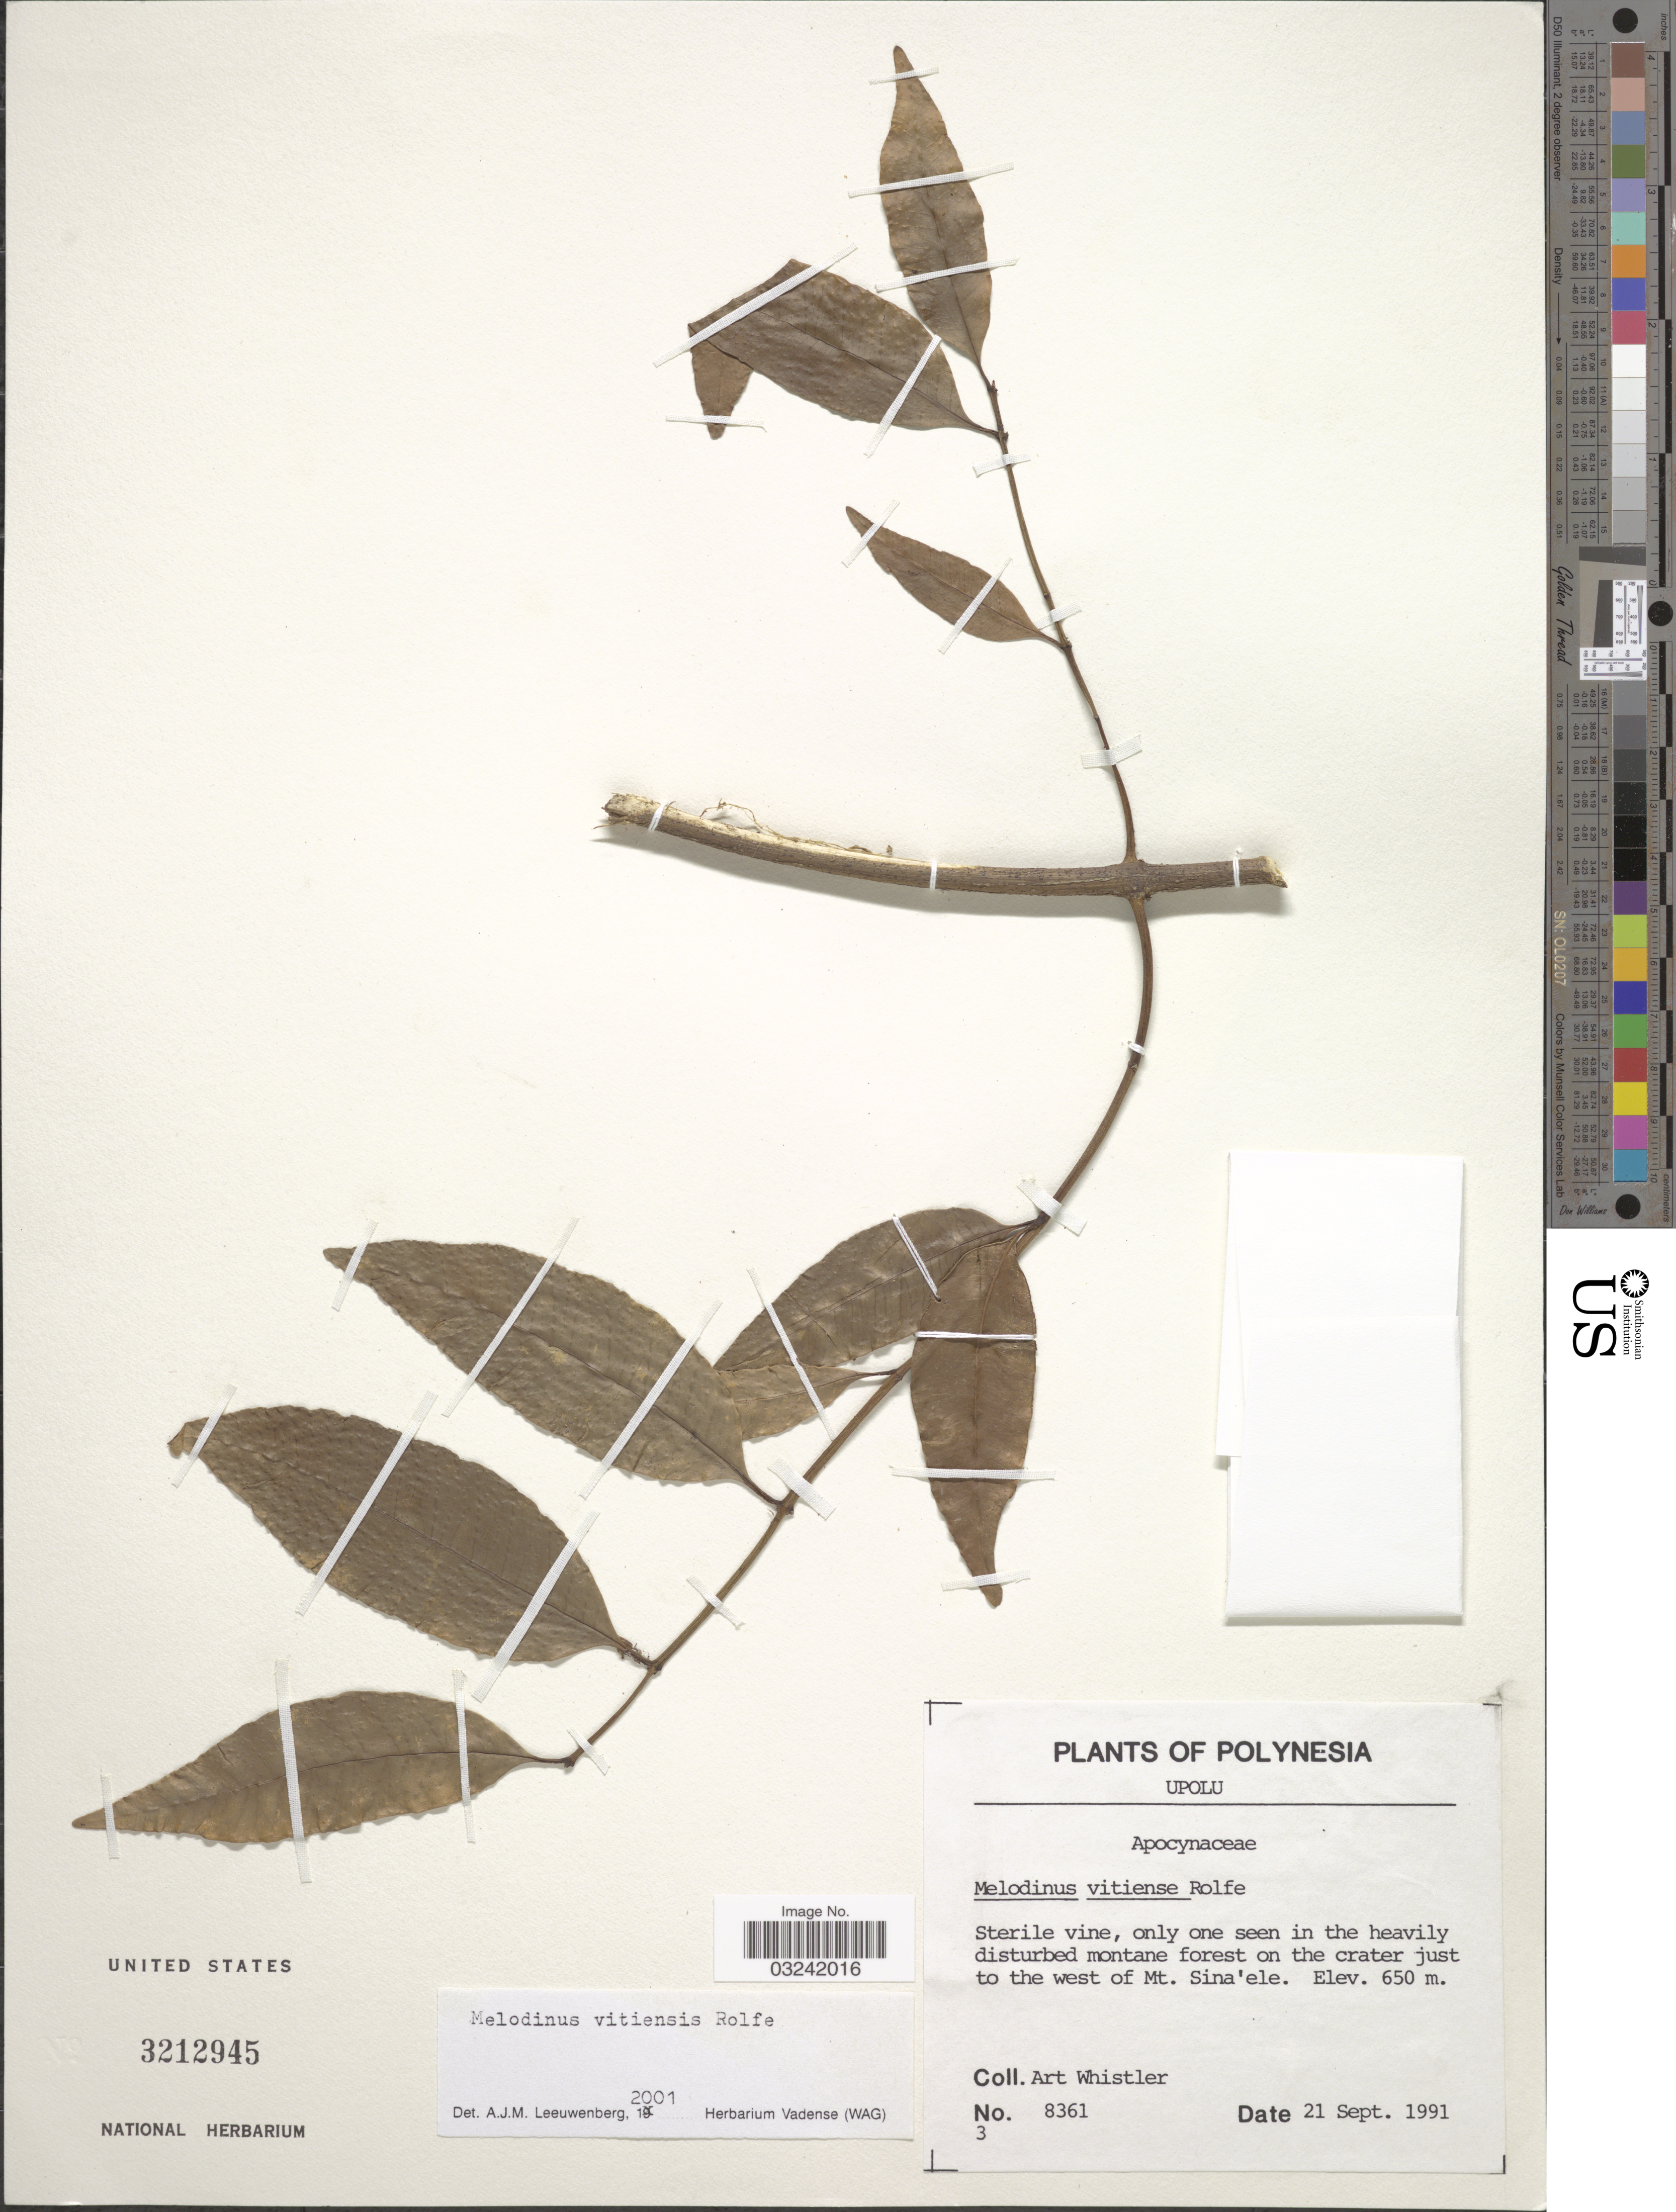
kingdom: Plantae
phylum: Tracheophyta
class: Magnoliopsida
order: Gentianales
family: Apocynaceae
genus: Melodinus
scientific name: Melodinus vitiensis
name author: Rolfe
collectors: A. Whistler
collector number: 8361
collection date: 1991-09-21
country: Samoa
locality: Polynesia. Upolu, Sterile vine, only one seen in the heavily disturbed montane forest on the crater just to the west of Mt. Sina'ele.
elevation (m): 650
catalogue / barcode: US 3212945